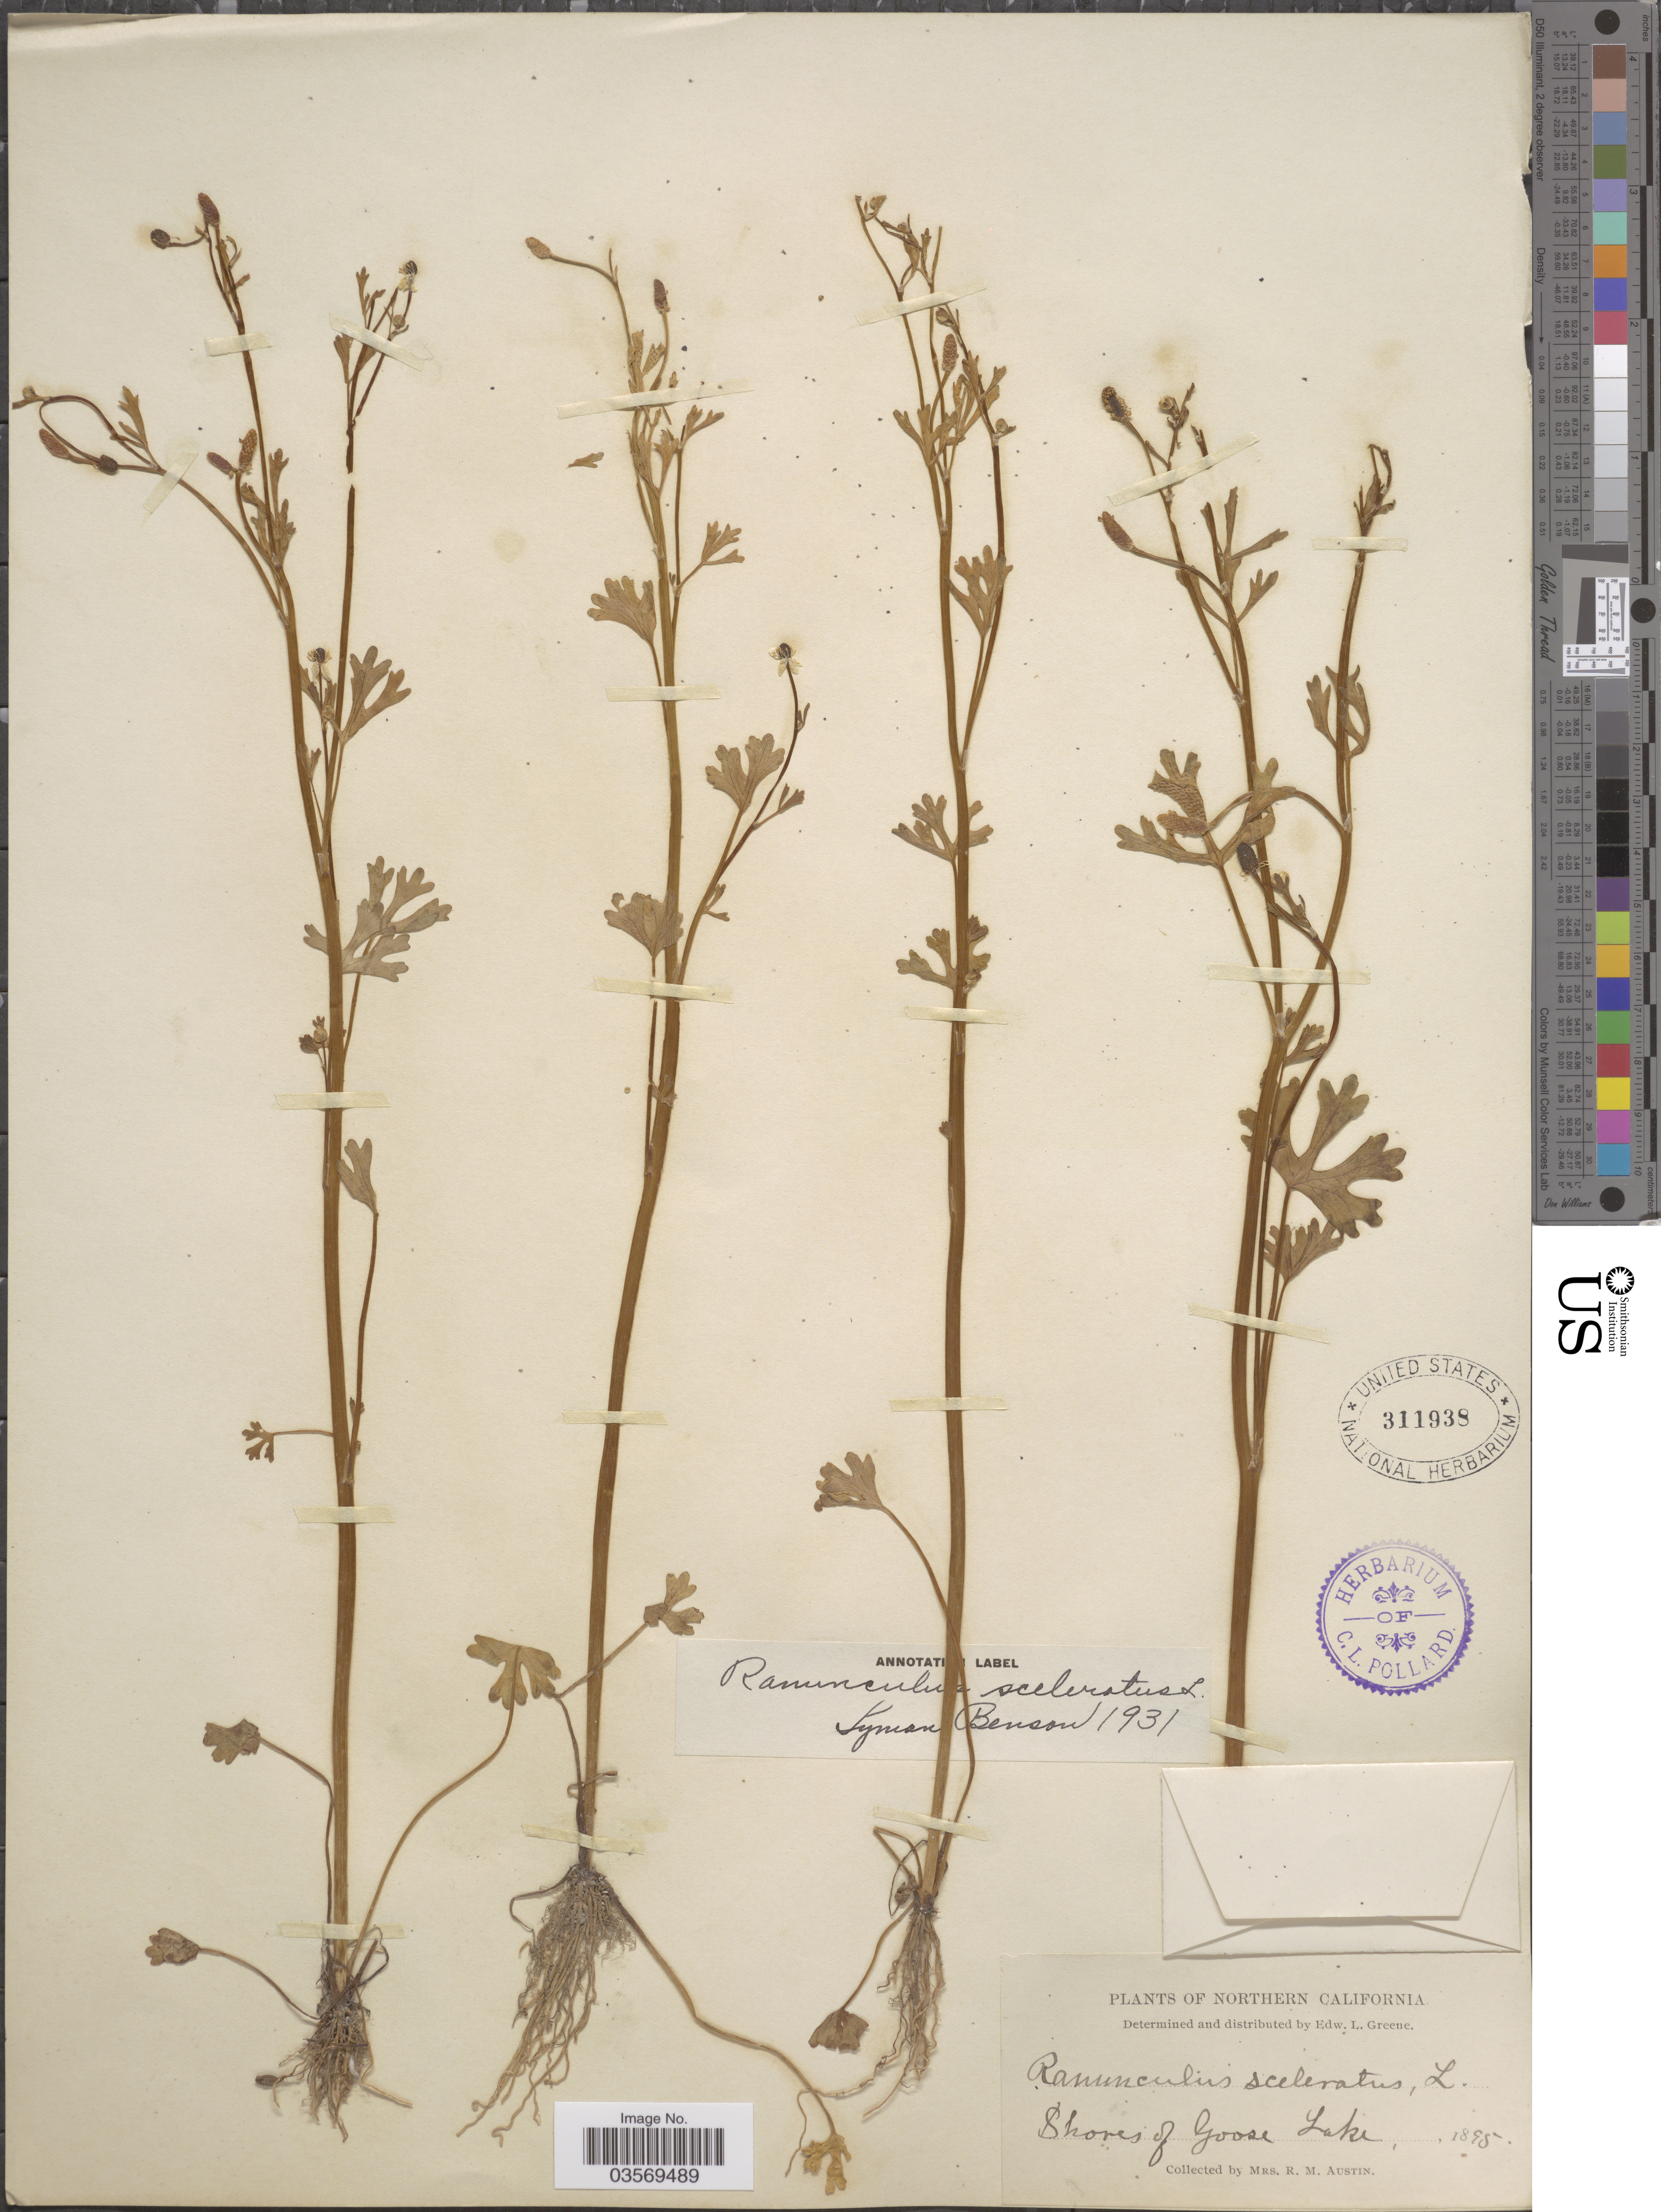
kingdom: Plantae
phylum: Tracheophyta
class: Magnoliopsida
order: Ranunculales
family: Ranunculaceae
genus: Ranunculus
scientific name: Ranunculus sceleratus var. multifidus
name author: Nutt.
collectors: R. Austin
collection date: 1895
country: United States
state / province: California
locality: Northern California. Shores of Goose Lake.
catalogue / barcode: US 311938